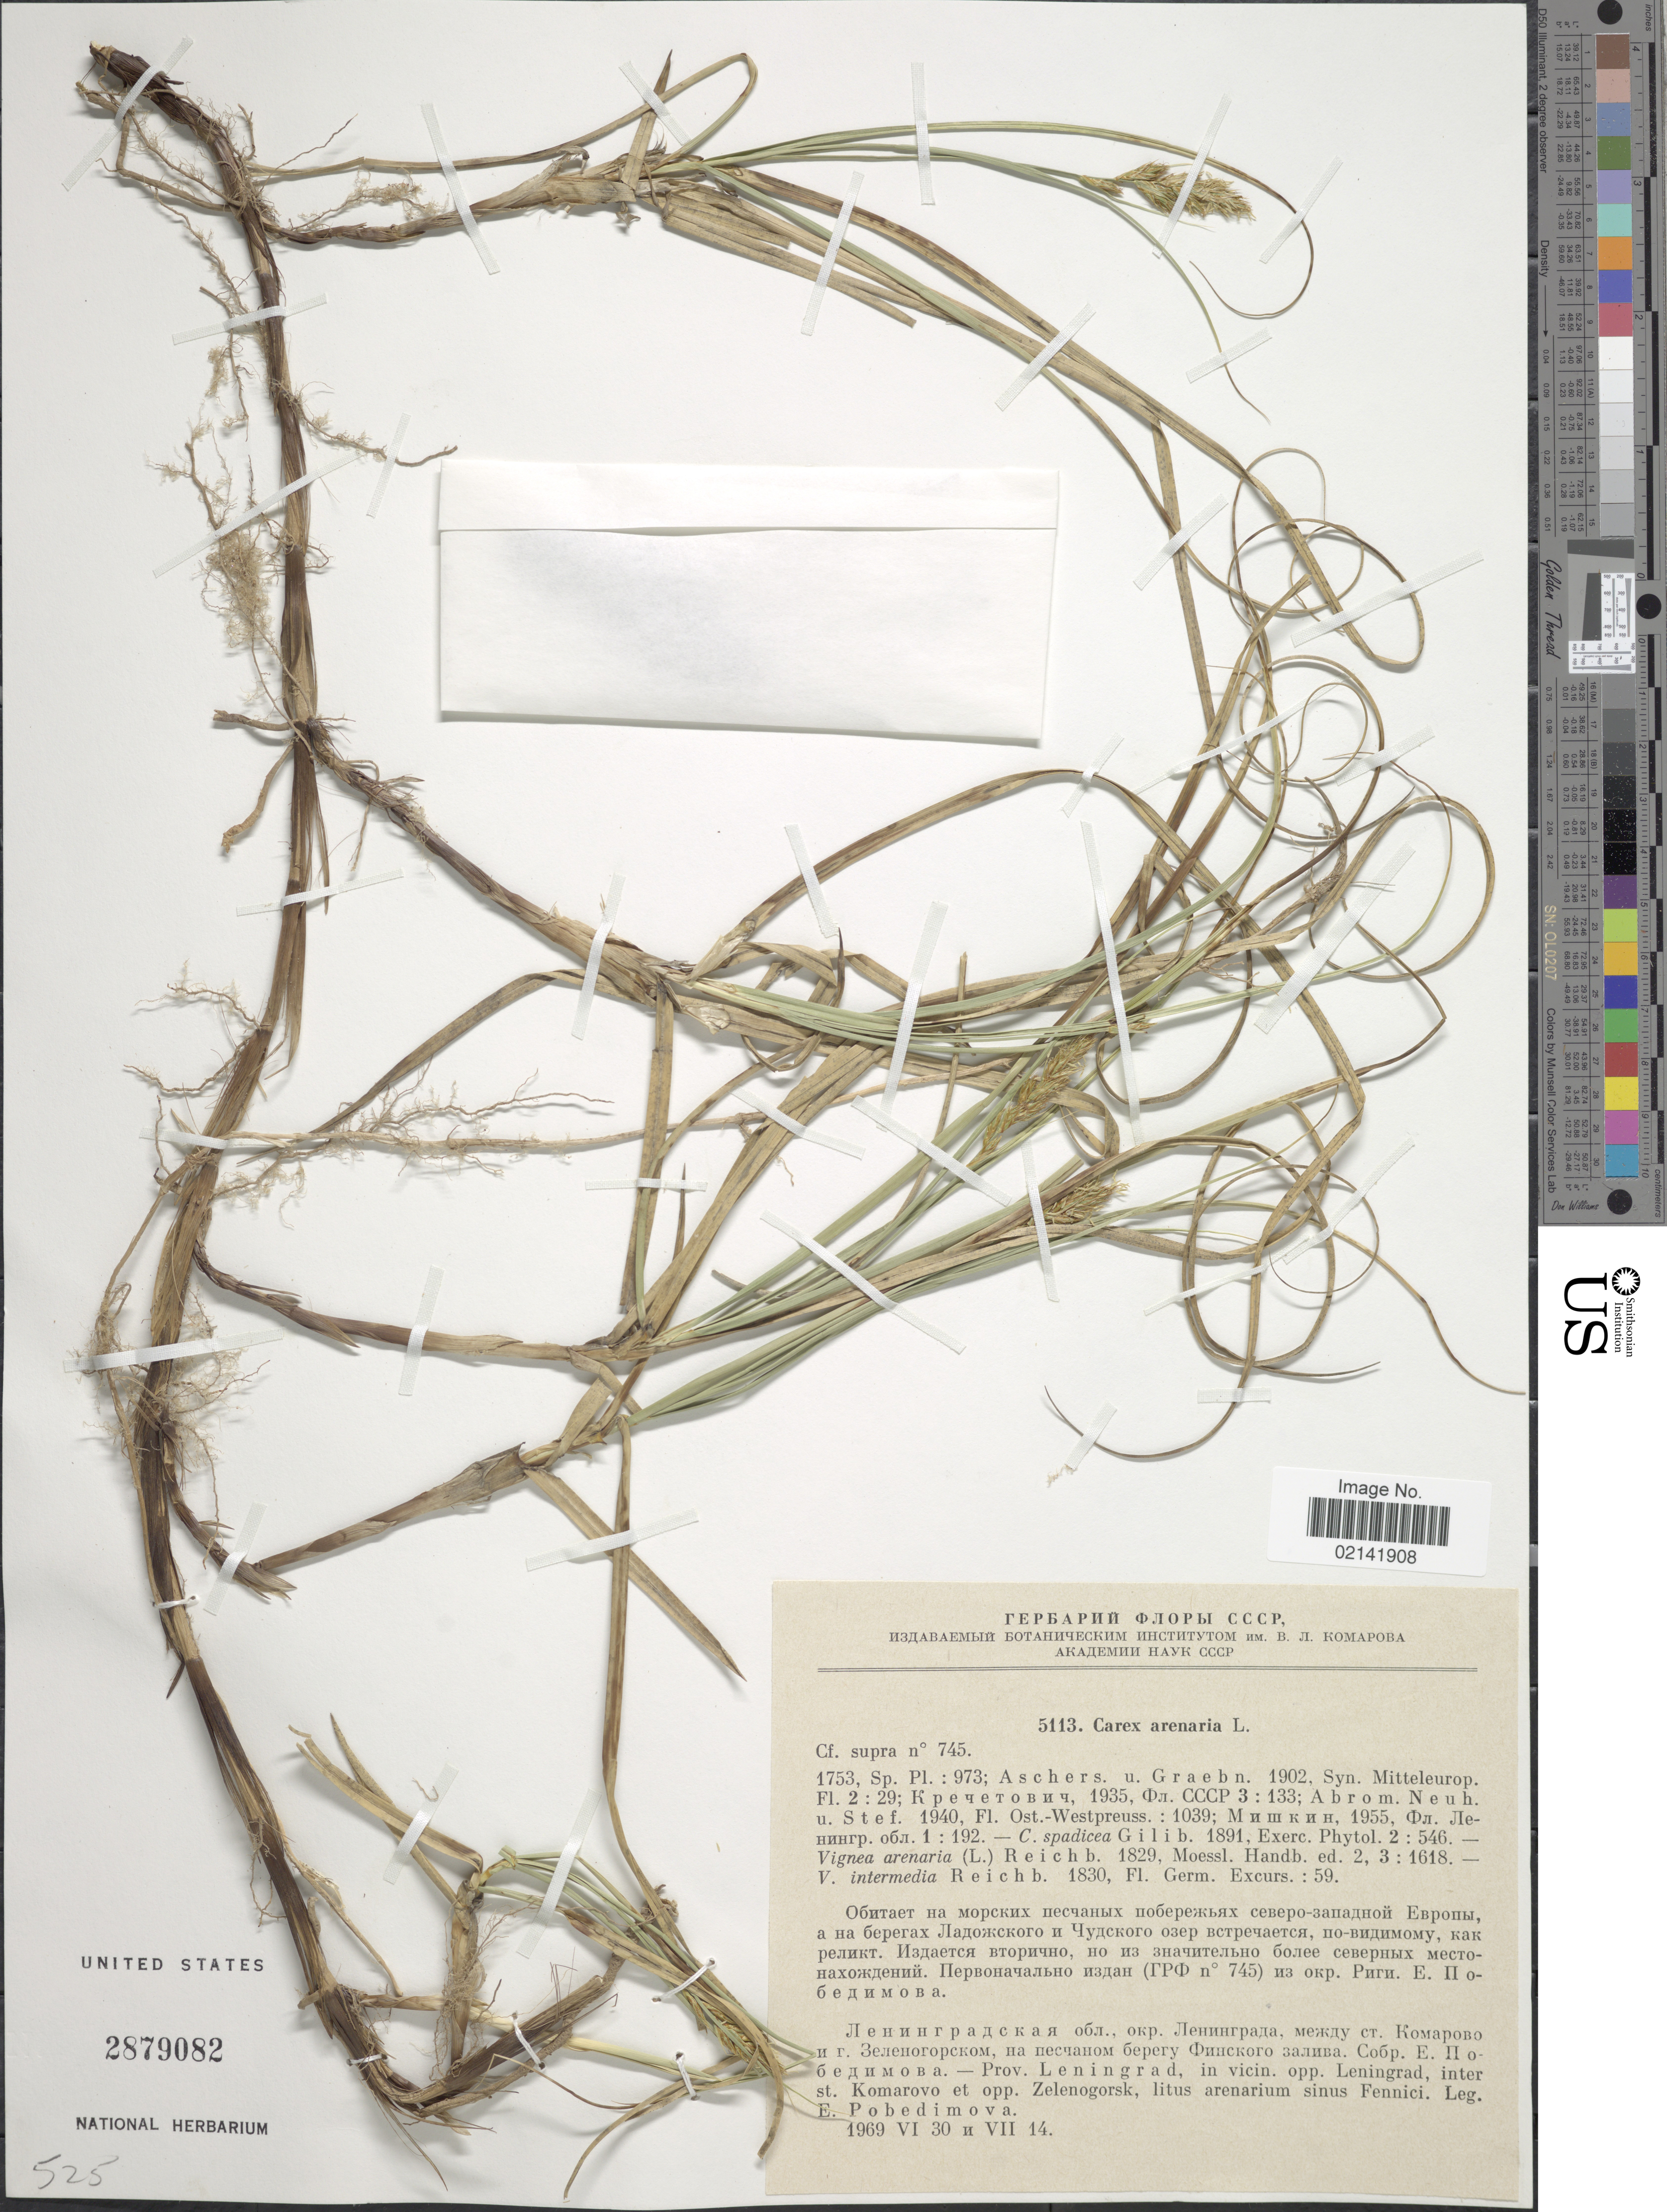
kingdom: Plantae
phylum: Tracheophyta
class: Liliopsida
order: Poales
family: Cyperaceae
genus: Carex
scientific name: Carex arenaria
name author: L.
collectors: E. Pobedimova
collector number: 5113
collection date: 1969-06-30/1969-07-14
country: Finland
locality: Prov. Leningrad, in vicin. opp. Leningrad, inter st. Komarovo et. Zelenogorsk, litus arenarium sinus Fennici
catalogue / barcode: US 2879082